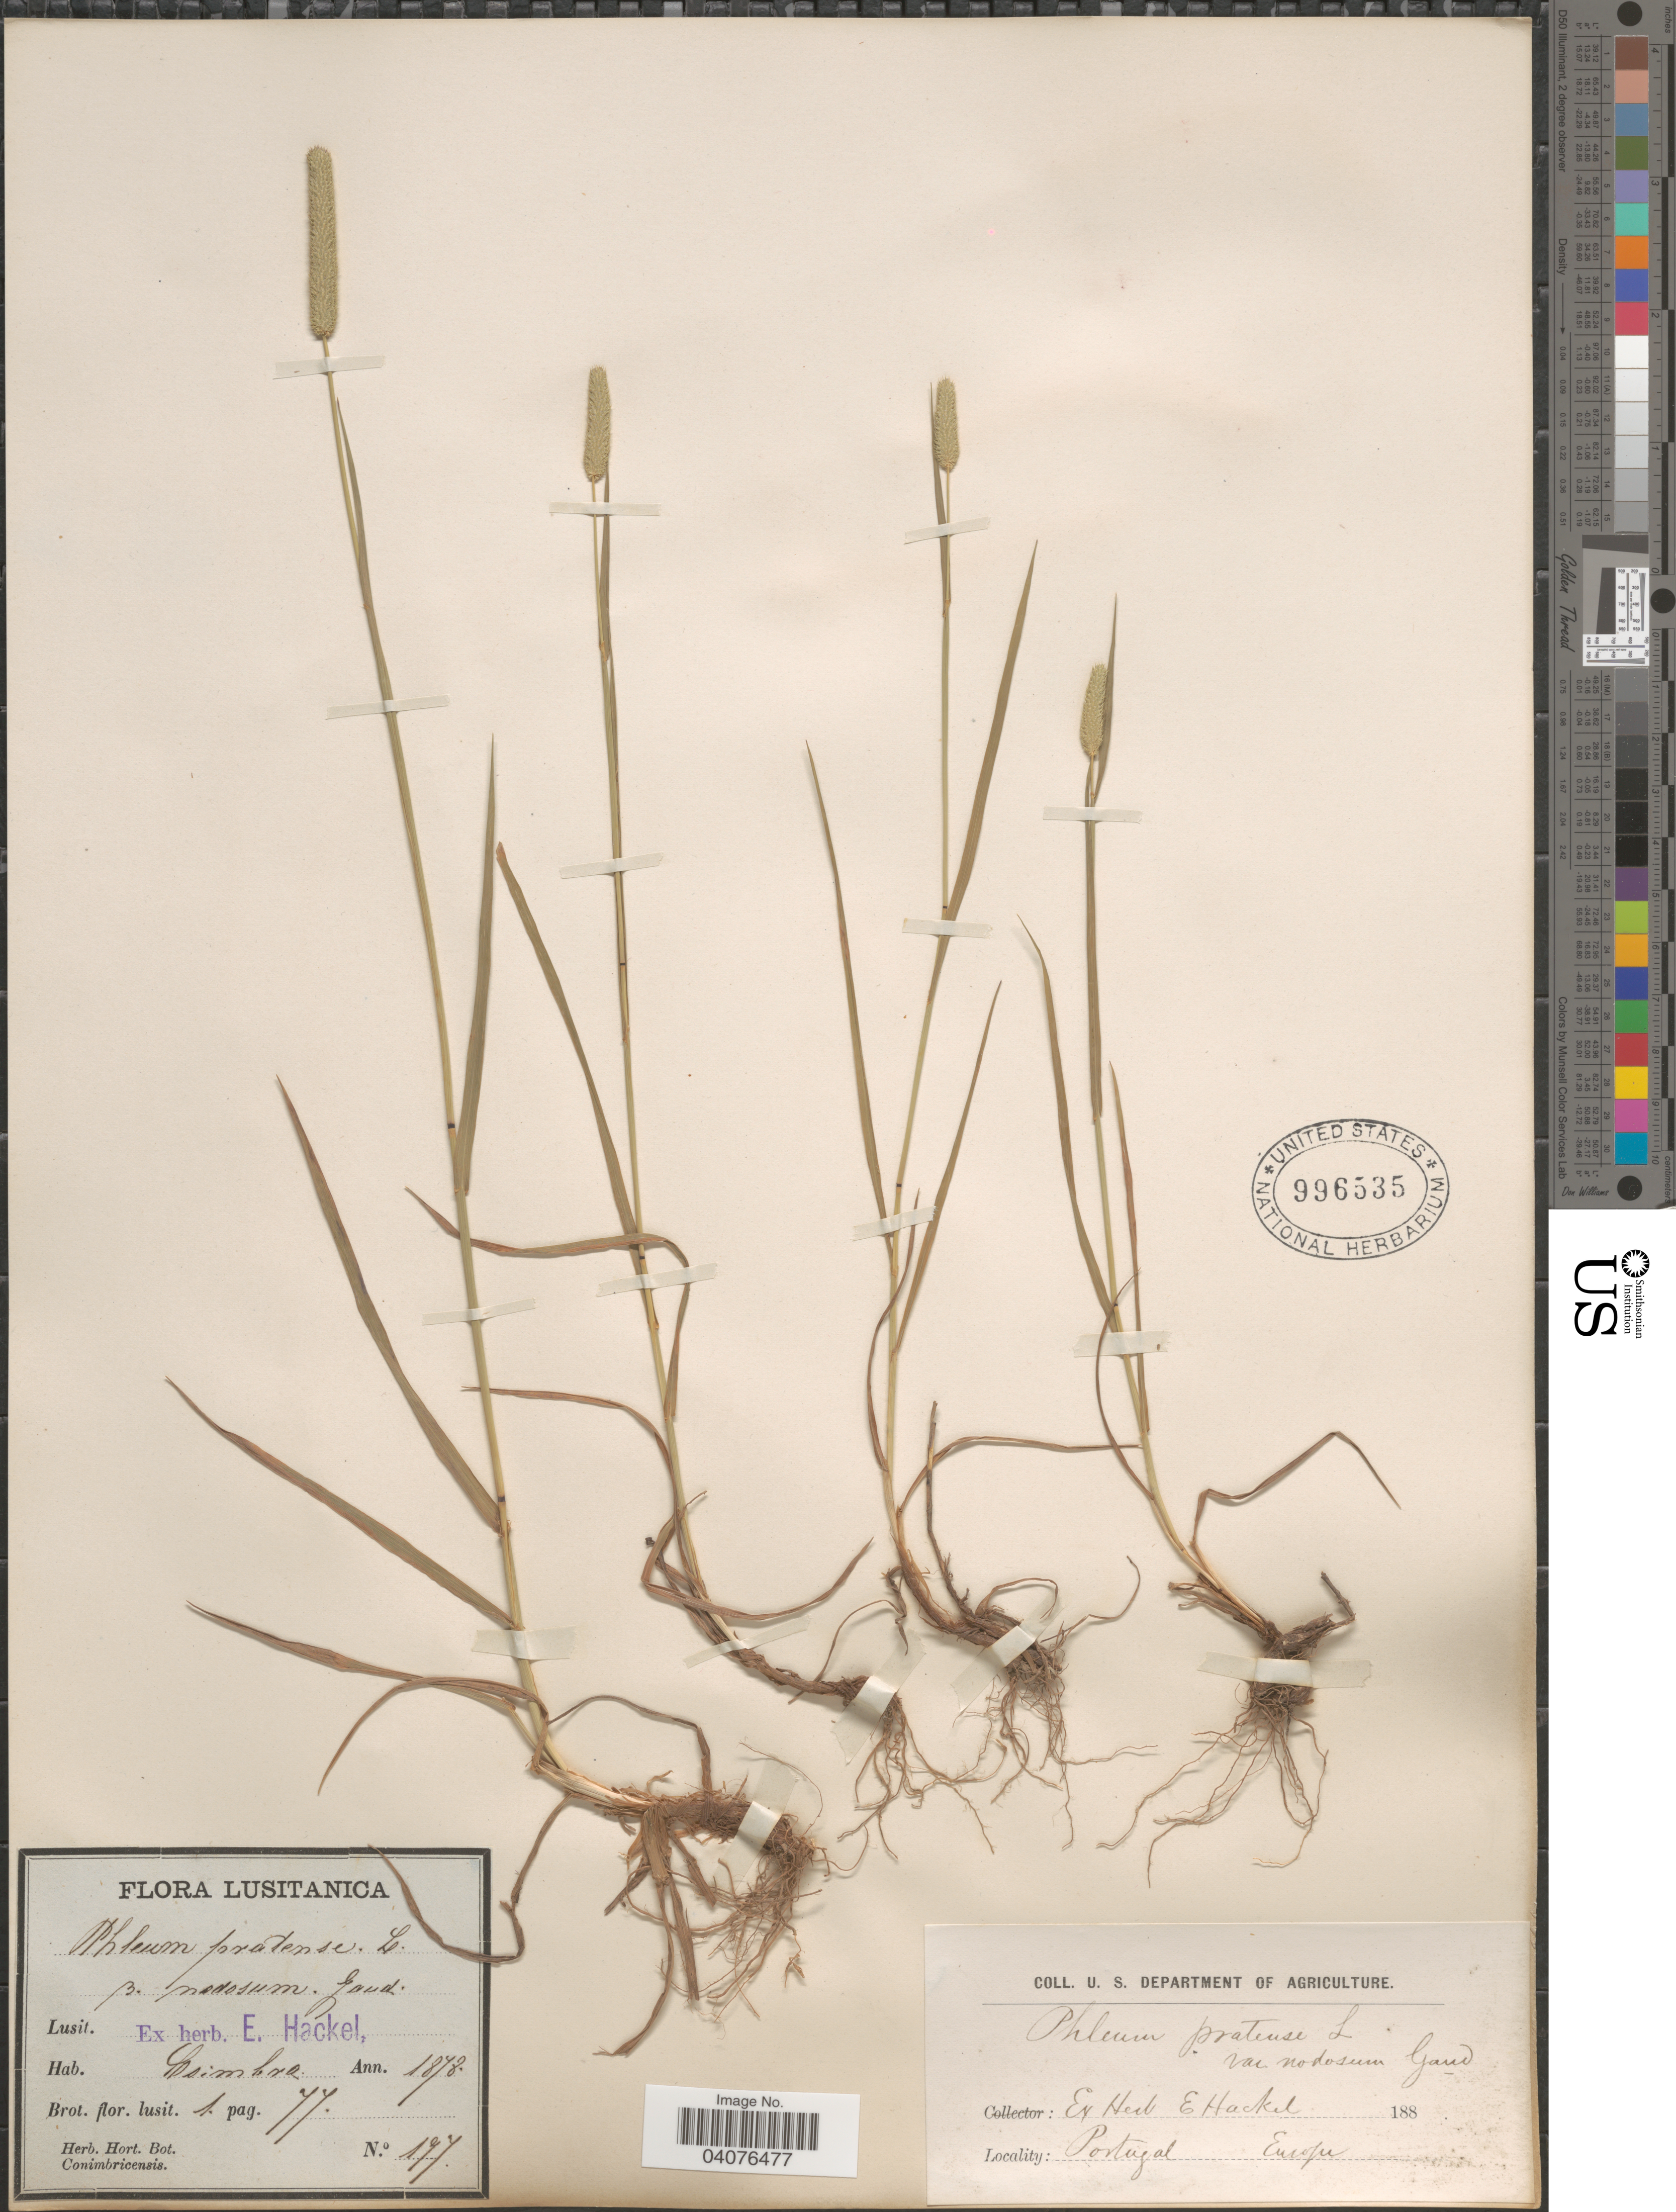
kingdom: Plantae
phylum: Tracheophyta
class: Liliopsida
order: Poales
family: Poaceae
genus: Phleum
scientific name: Phleum pratense subsp. pratense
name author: L.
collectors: ex herb. E. Hackel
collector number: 197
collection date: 1878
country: Portugal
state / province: Coimbra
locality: Lusitanica.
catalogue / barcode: US 996535